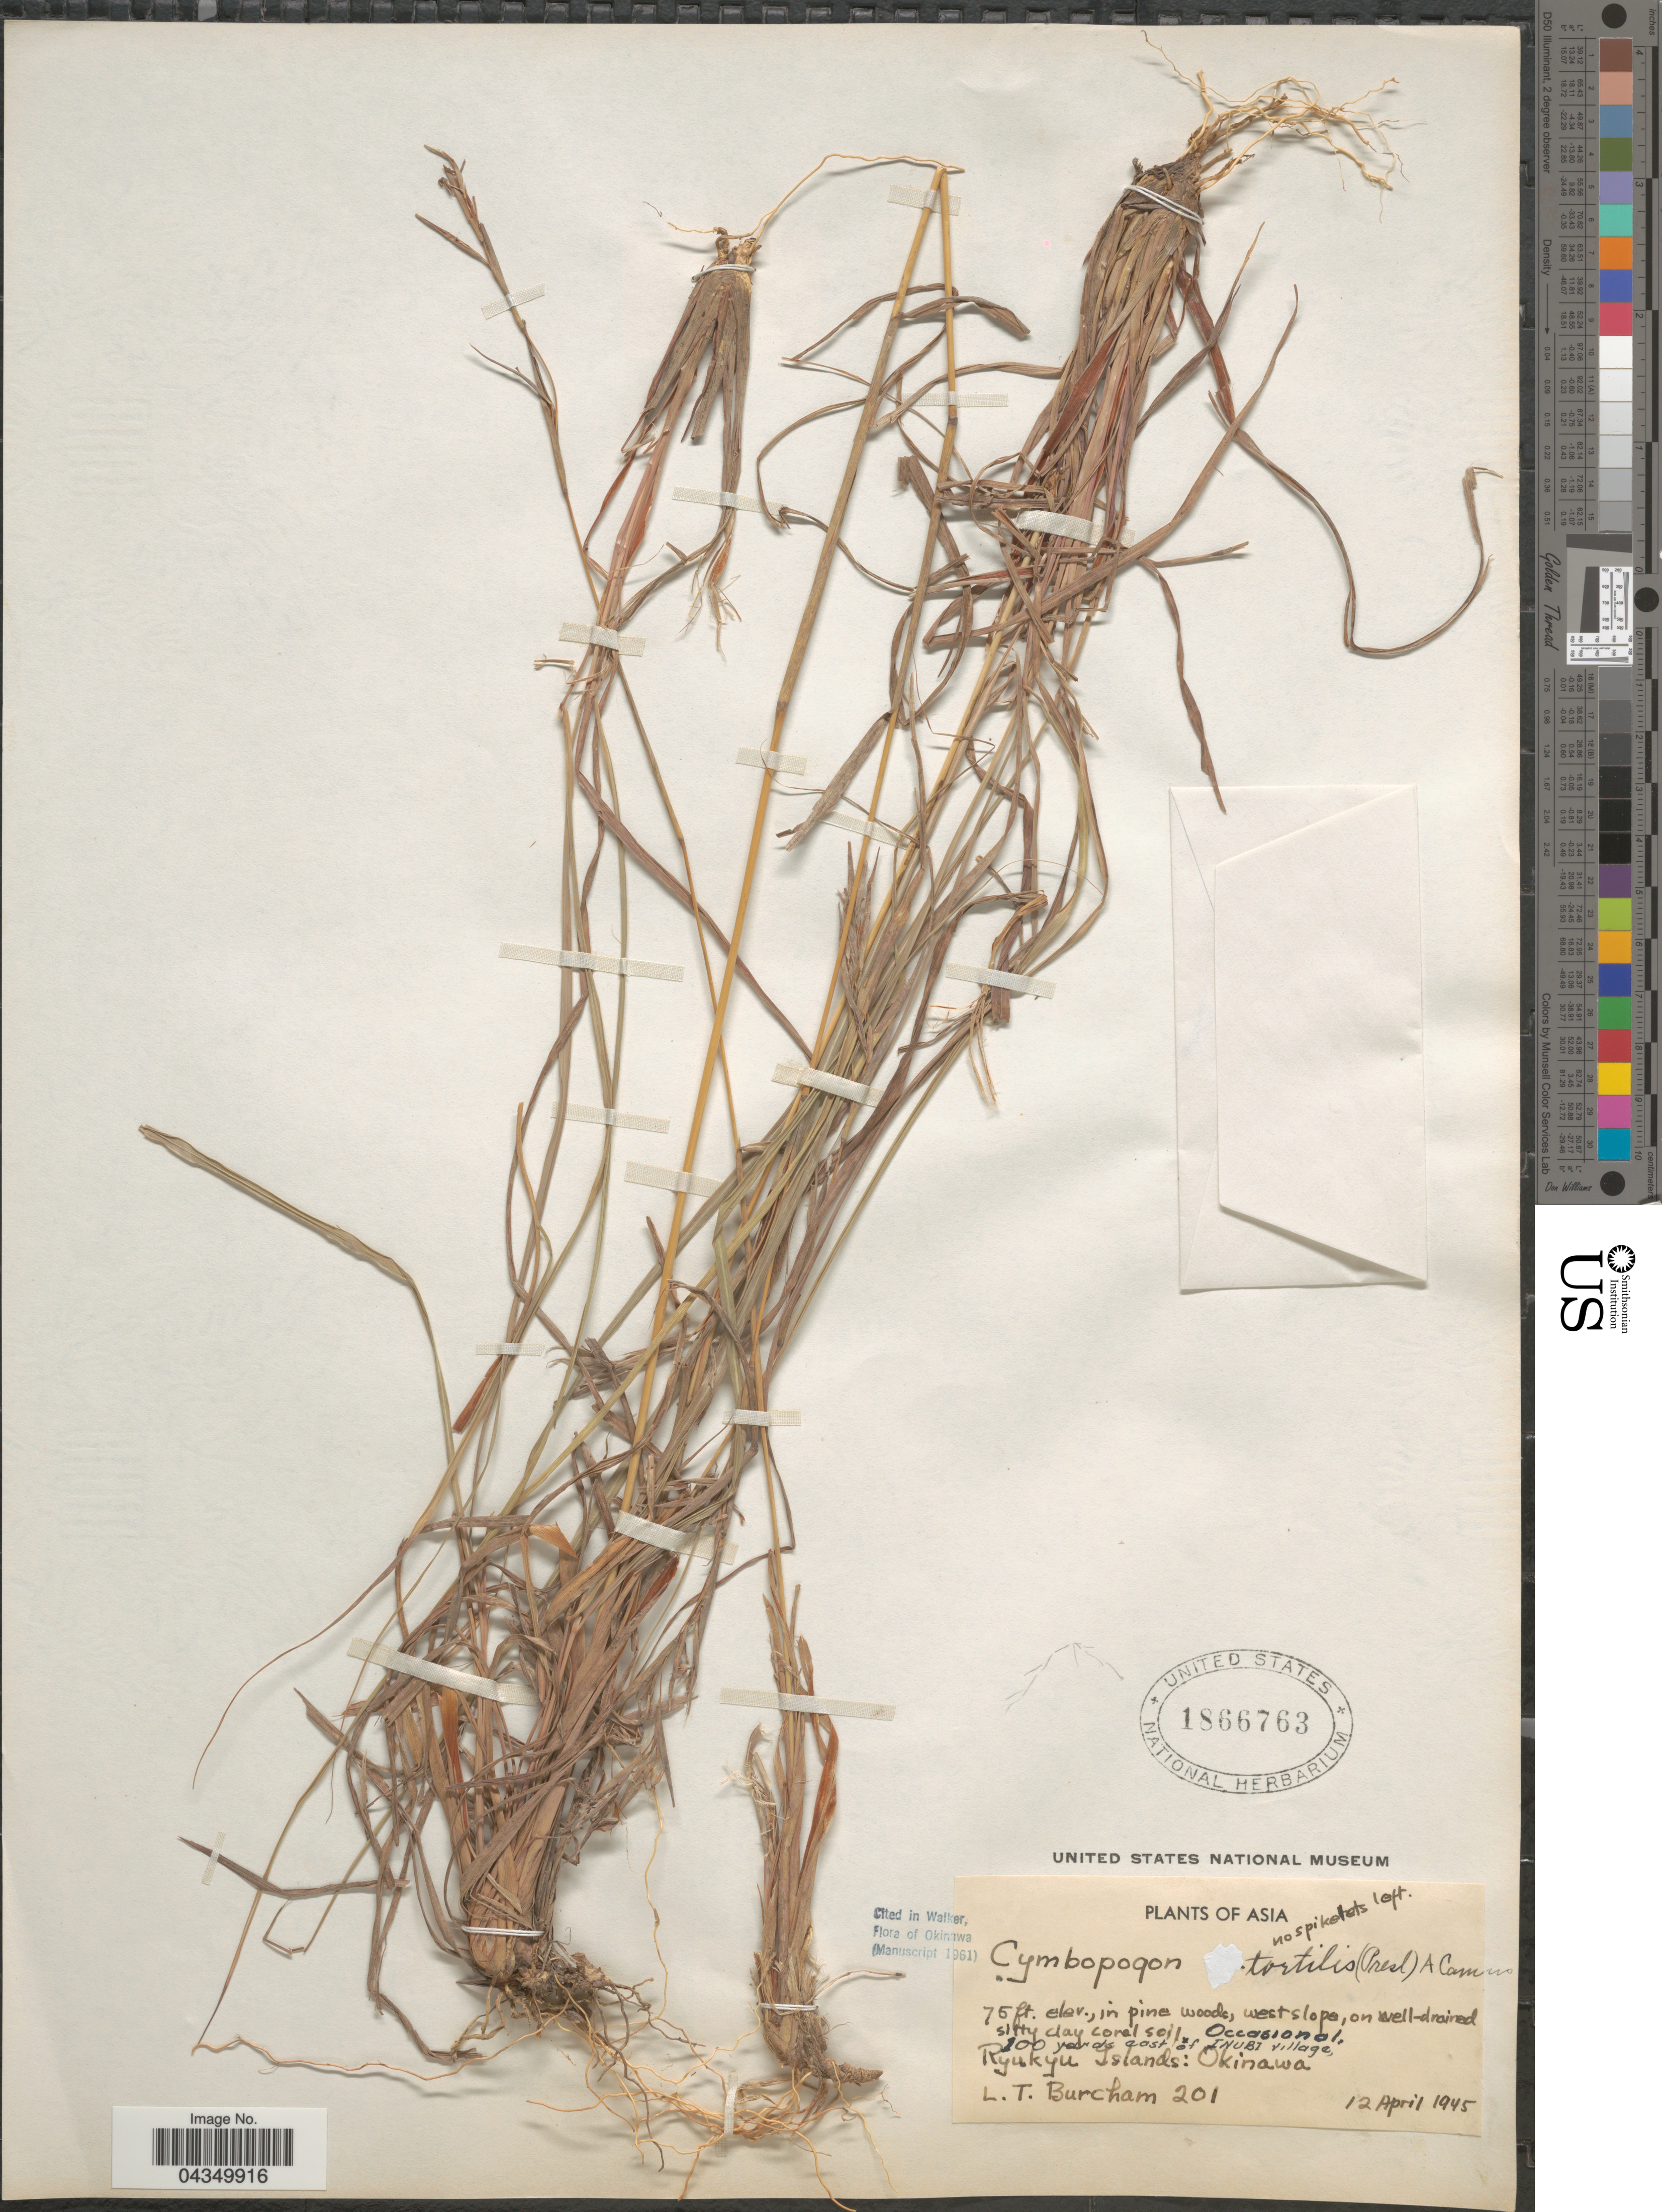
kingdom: Plantae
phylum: Tracheophyta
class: Liliopsida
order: Poales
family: Poaceae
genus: Cymbopogon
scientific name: Cymbopogon goeringii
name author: A. Camus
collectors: L. Burcham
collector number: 201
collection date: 1945-04-12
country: Japan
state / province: Okinawa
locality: West slope. 100 yards east of Inubi village. Ryukyu Islands.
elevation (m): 23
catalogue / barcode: US 1866763